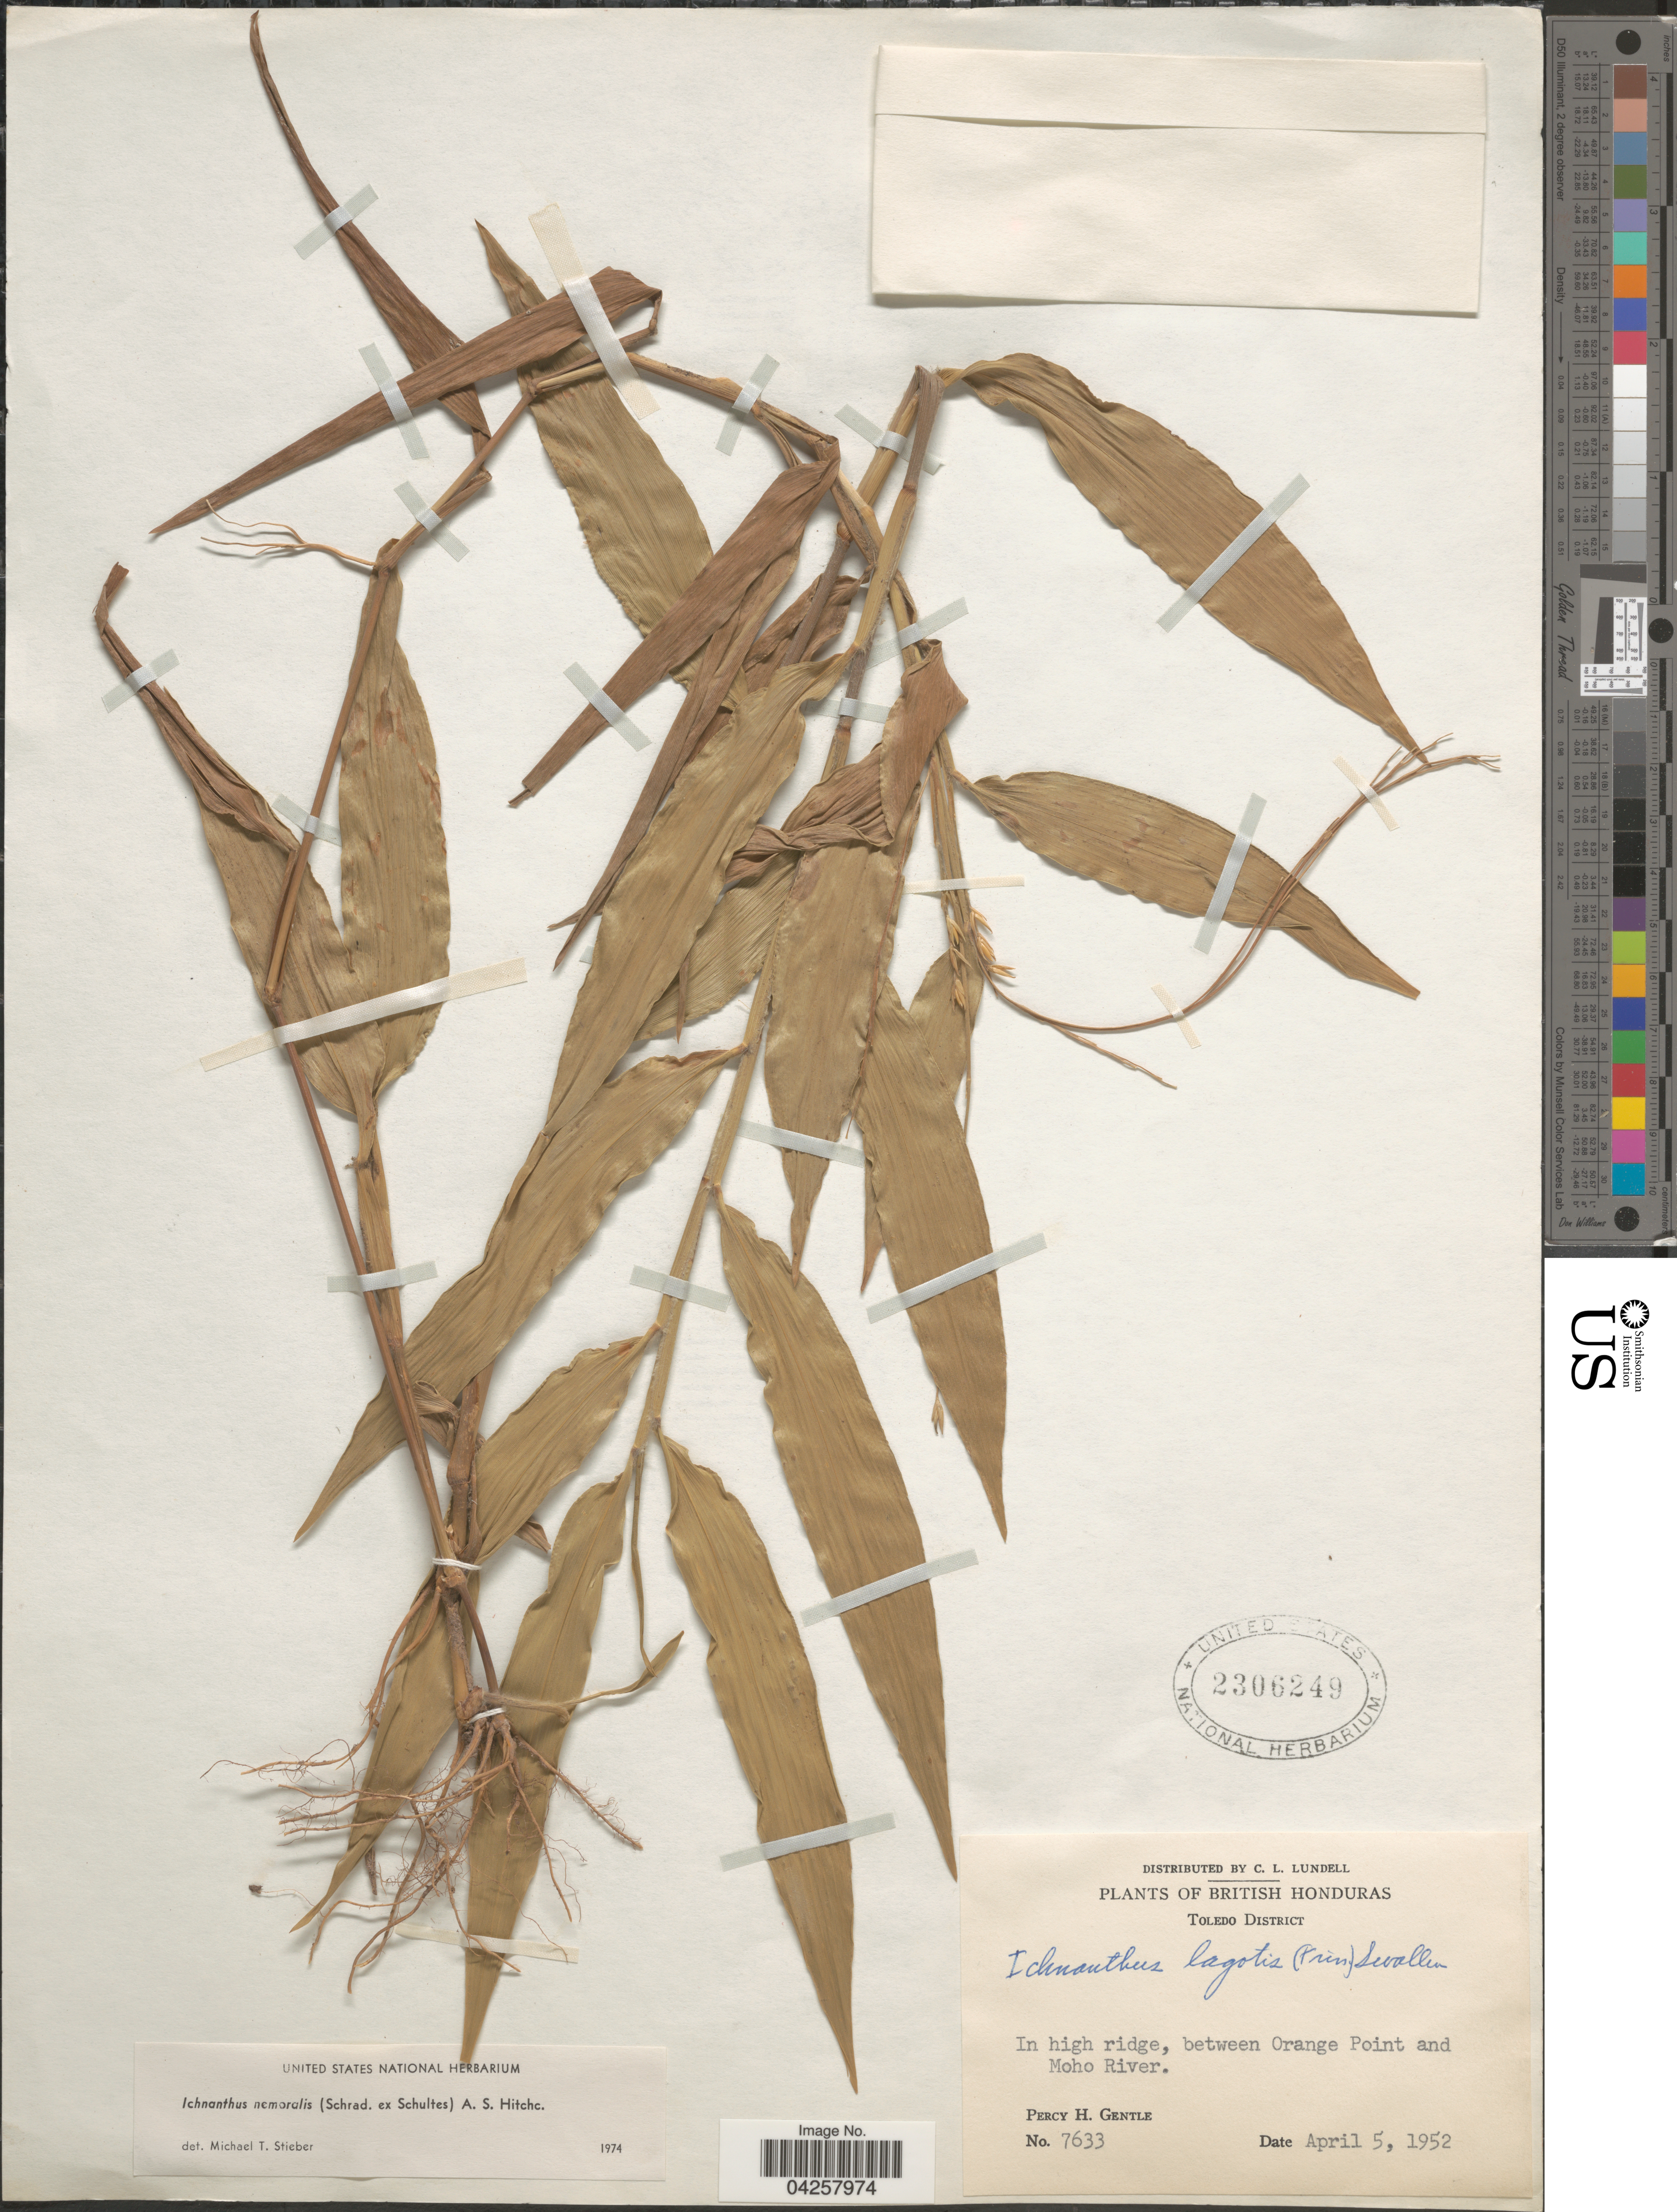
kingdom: Plantae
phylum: Tracheophyta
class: Liliopsida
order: Poales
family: Poaceae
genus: Ichnanthus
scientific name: Ichnanthus nemoralis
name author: (Schrad.) Hitchc. & Chase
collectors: P. H. Gentle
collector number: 7633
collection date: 1952-04-05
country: Belize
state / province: Toledo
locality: British Honduras. Toledo District. In high ridge, between Orange Point and Moho River.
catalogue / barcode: US 2306249